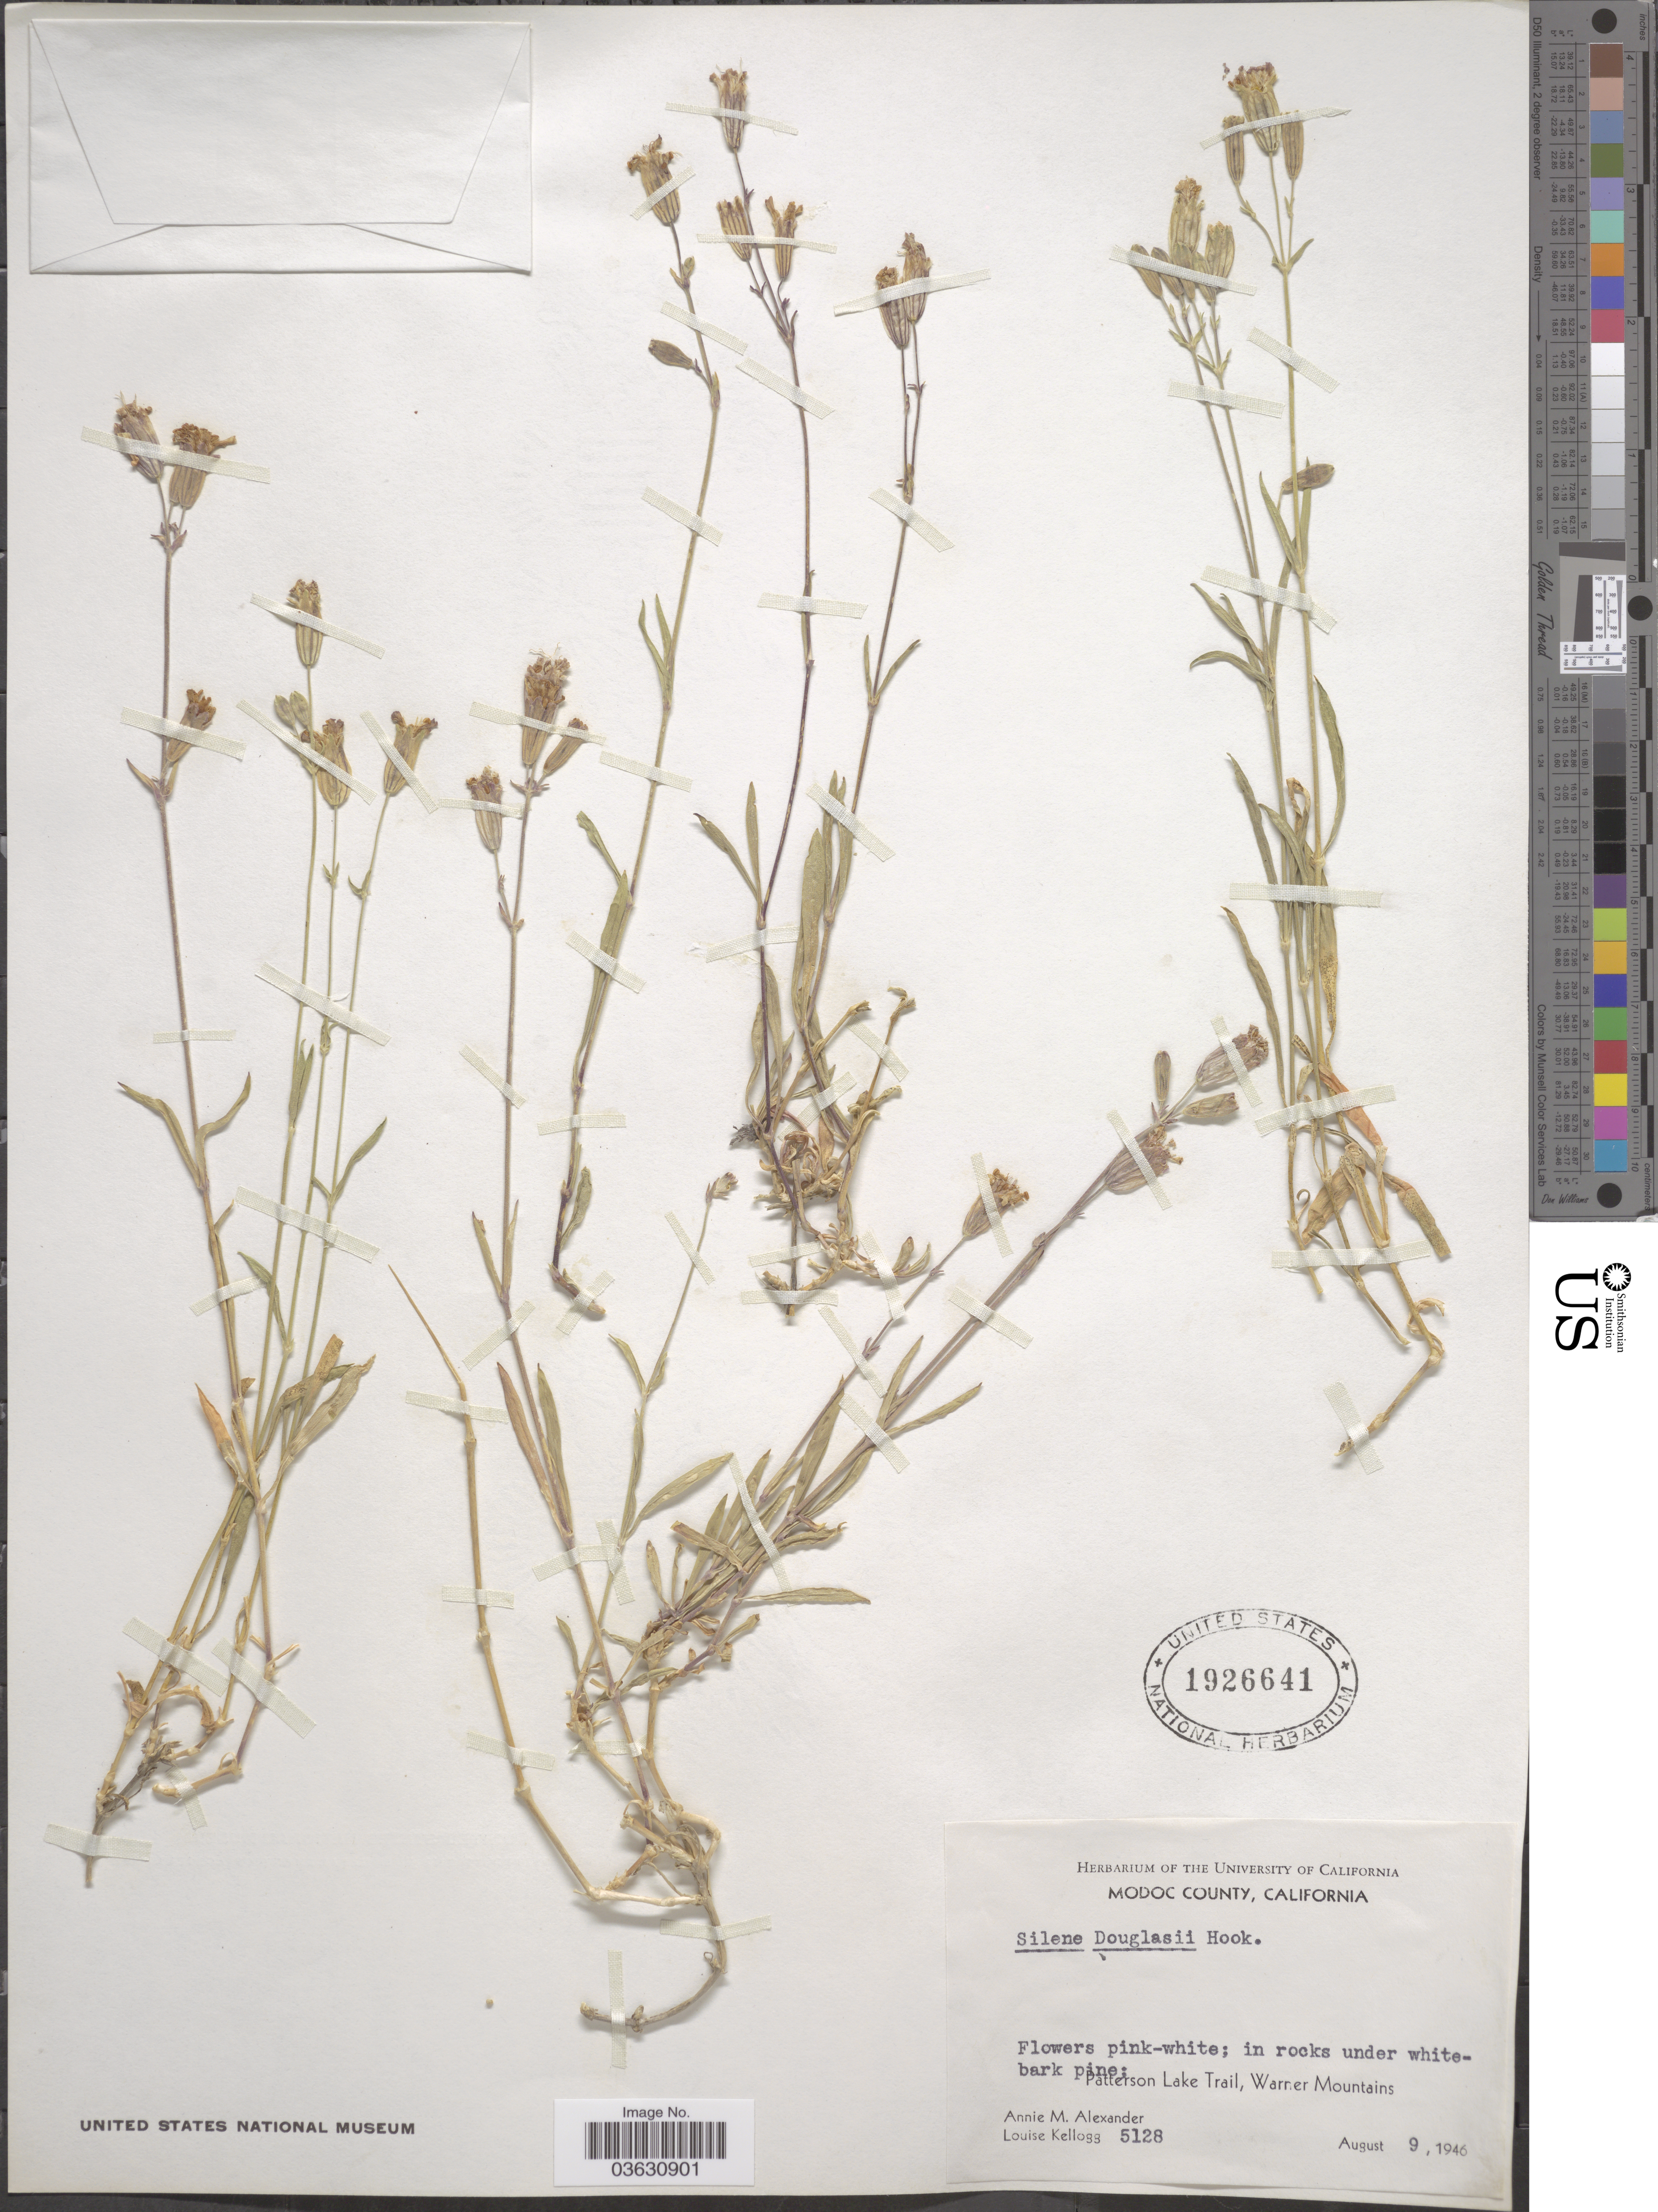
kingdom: Plantae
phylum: Tracheophyta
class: Magnoliopsida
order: Caryophyllales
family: Caryophyllaceae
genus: Silene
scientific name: Silene douglasii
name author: Hook.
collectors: A. M. Alexander & L. Kellogg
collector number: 5128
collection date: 1946-08-09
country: United States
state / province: California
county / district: Modoc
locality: Modoc County. Patterson Lake Trail, Warner Mountains.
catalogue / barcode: US 1926641